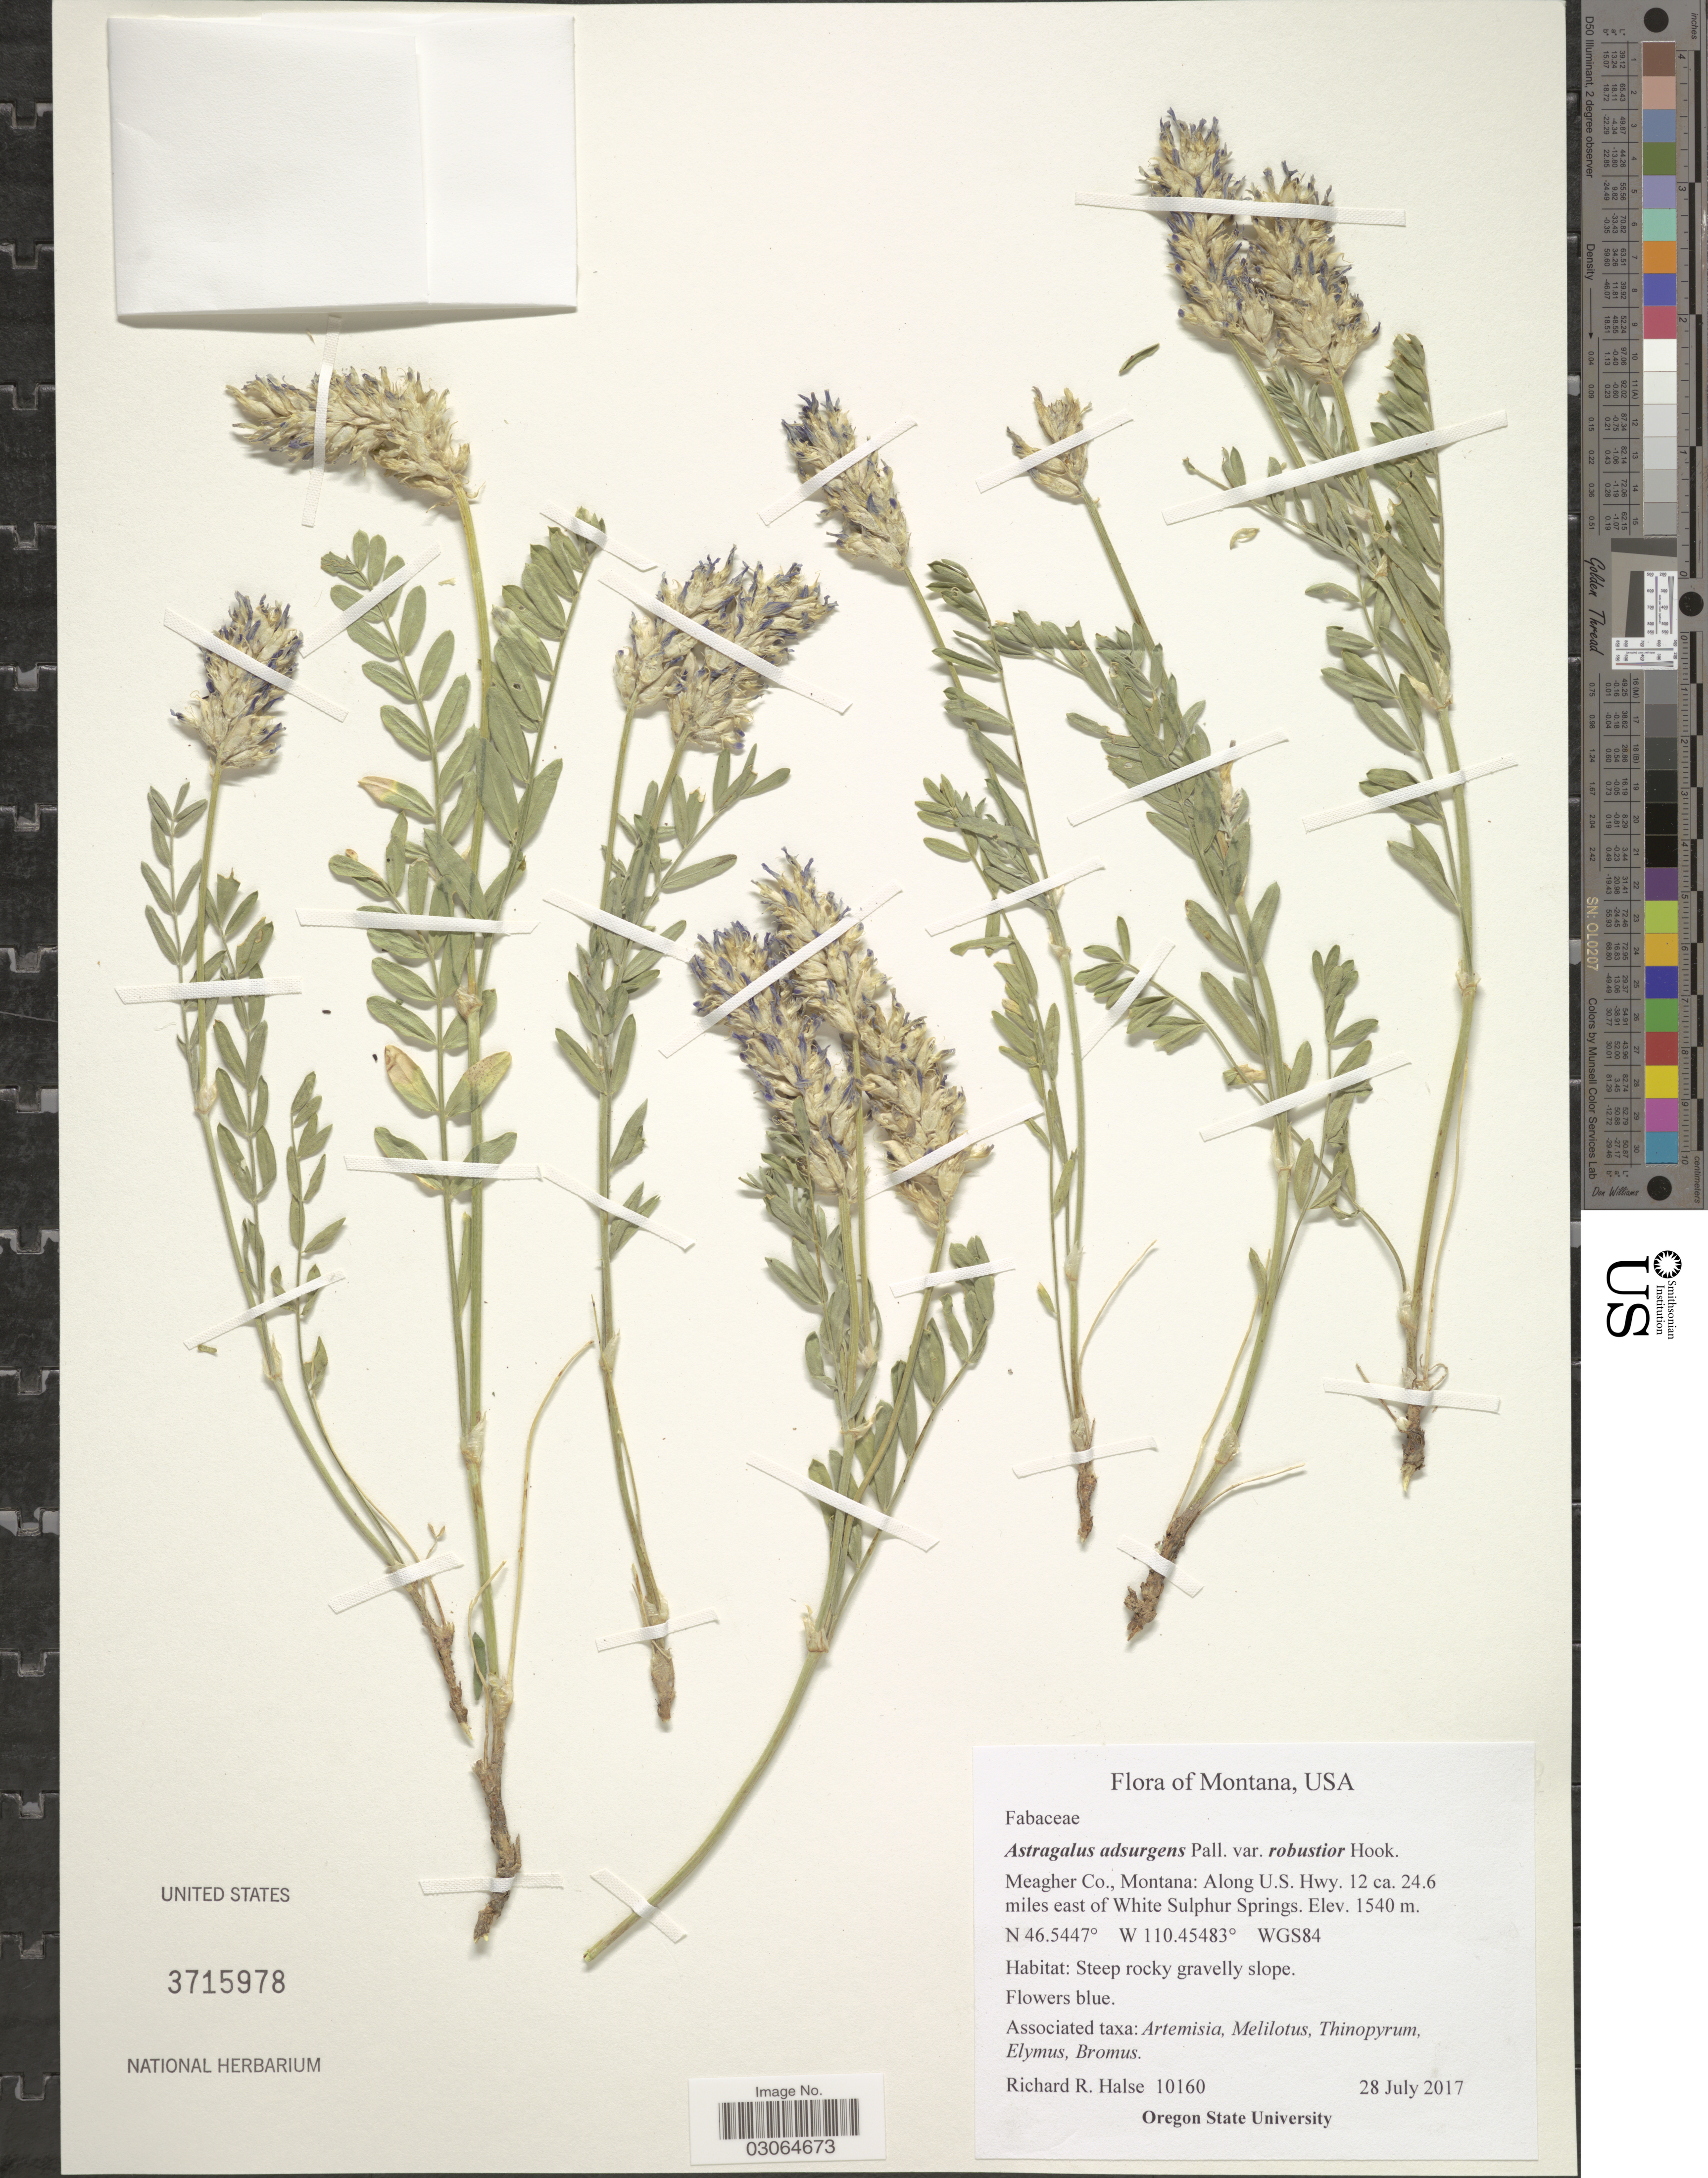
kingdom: Plantae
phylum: Tracheophyta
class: Magnoliopsida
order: Fabales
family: Fabaceae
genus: Astragalus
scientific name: Astragalus adsurgens var. robustior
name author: Hook.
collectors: R. Halse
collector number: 10160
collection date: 2017-07-28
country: United States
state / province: Montana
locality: Meagher Co. Along U.S. Hwy. 12 ca. 24.6 miles east of White Sulphur Springs.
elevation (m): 1540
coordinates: N, W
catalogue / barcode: US 3715978